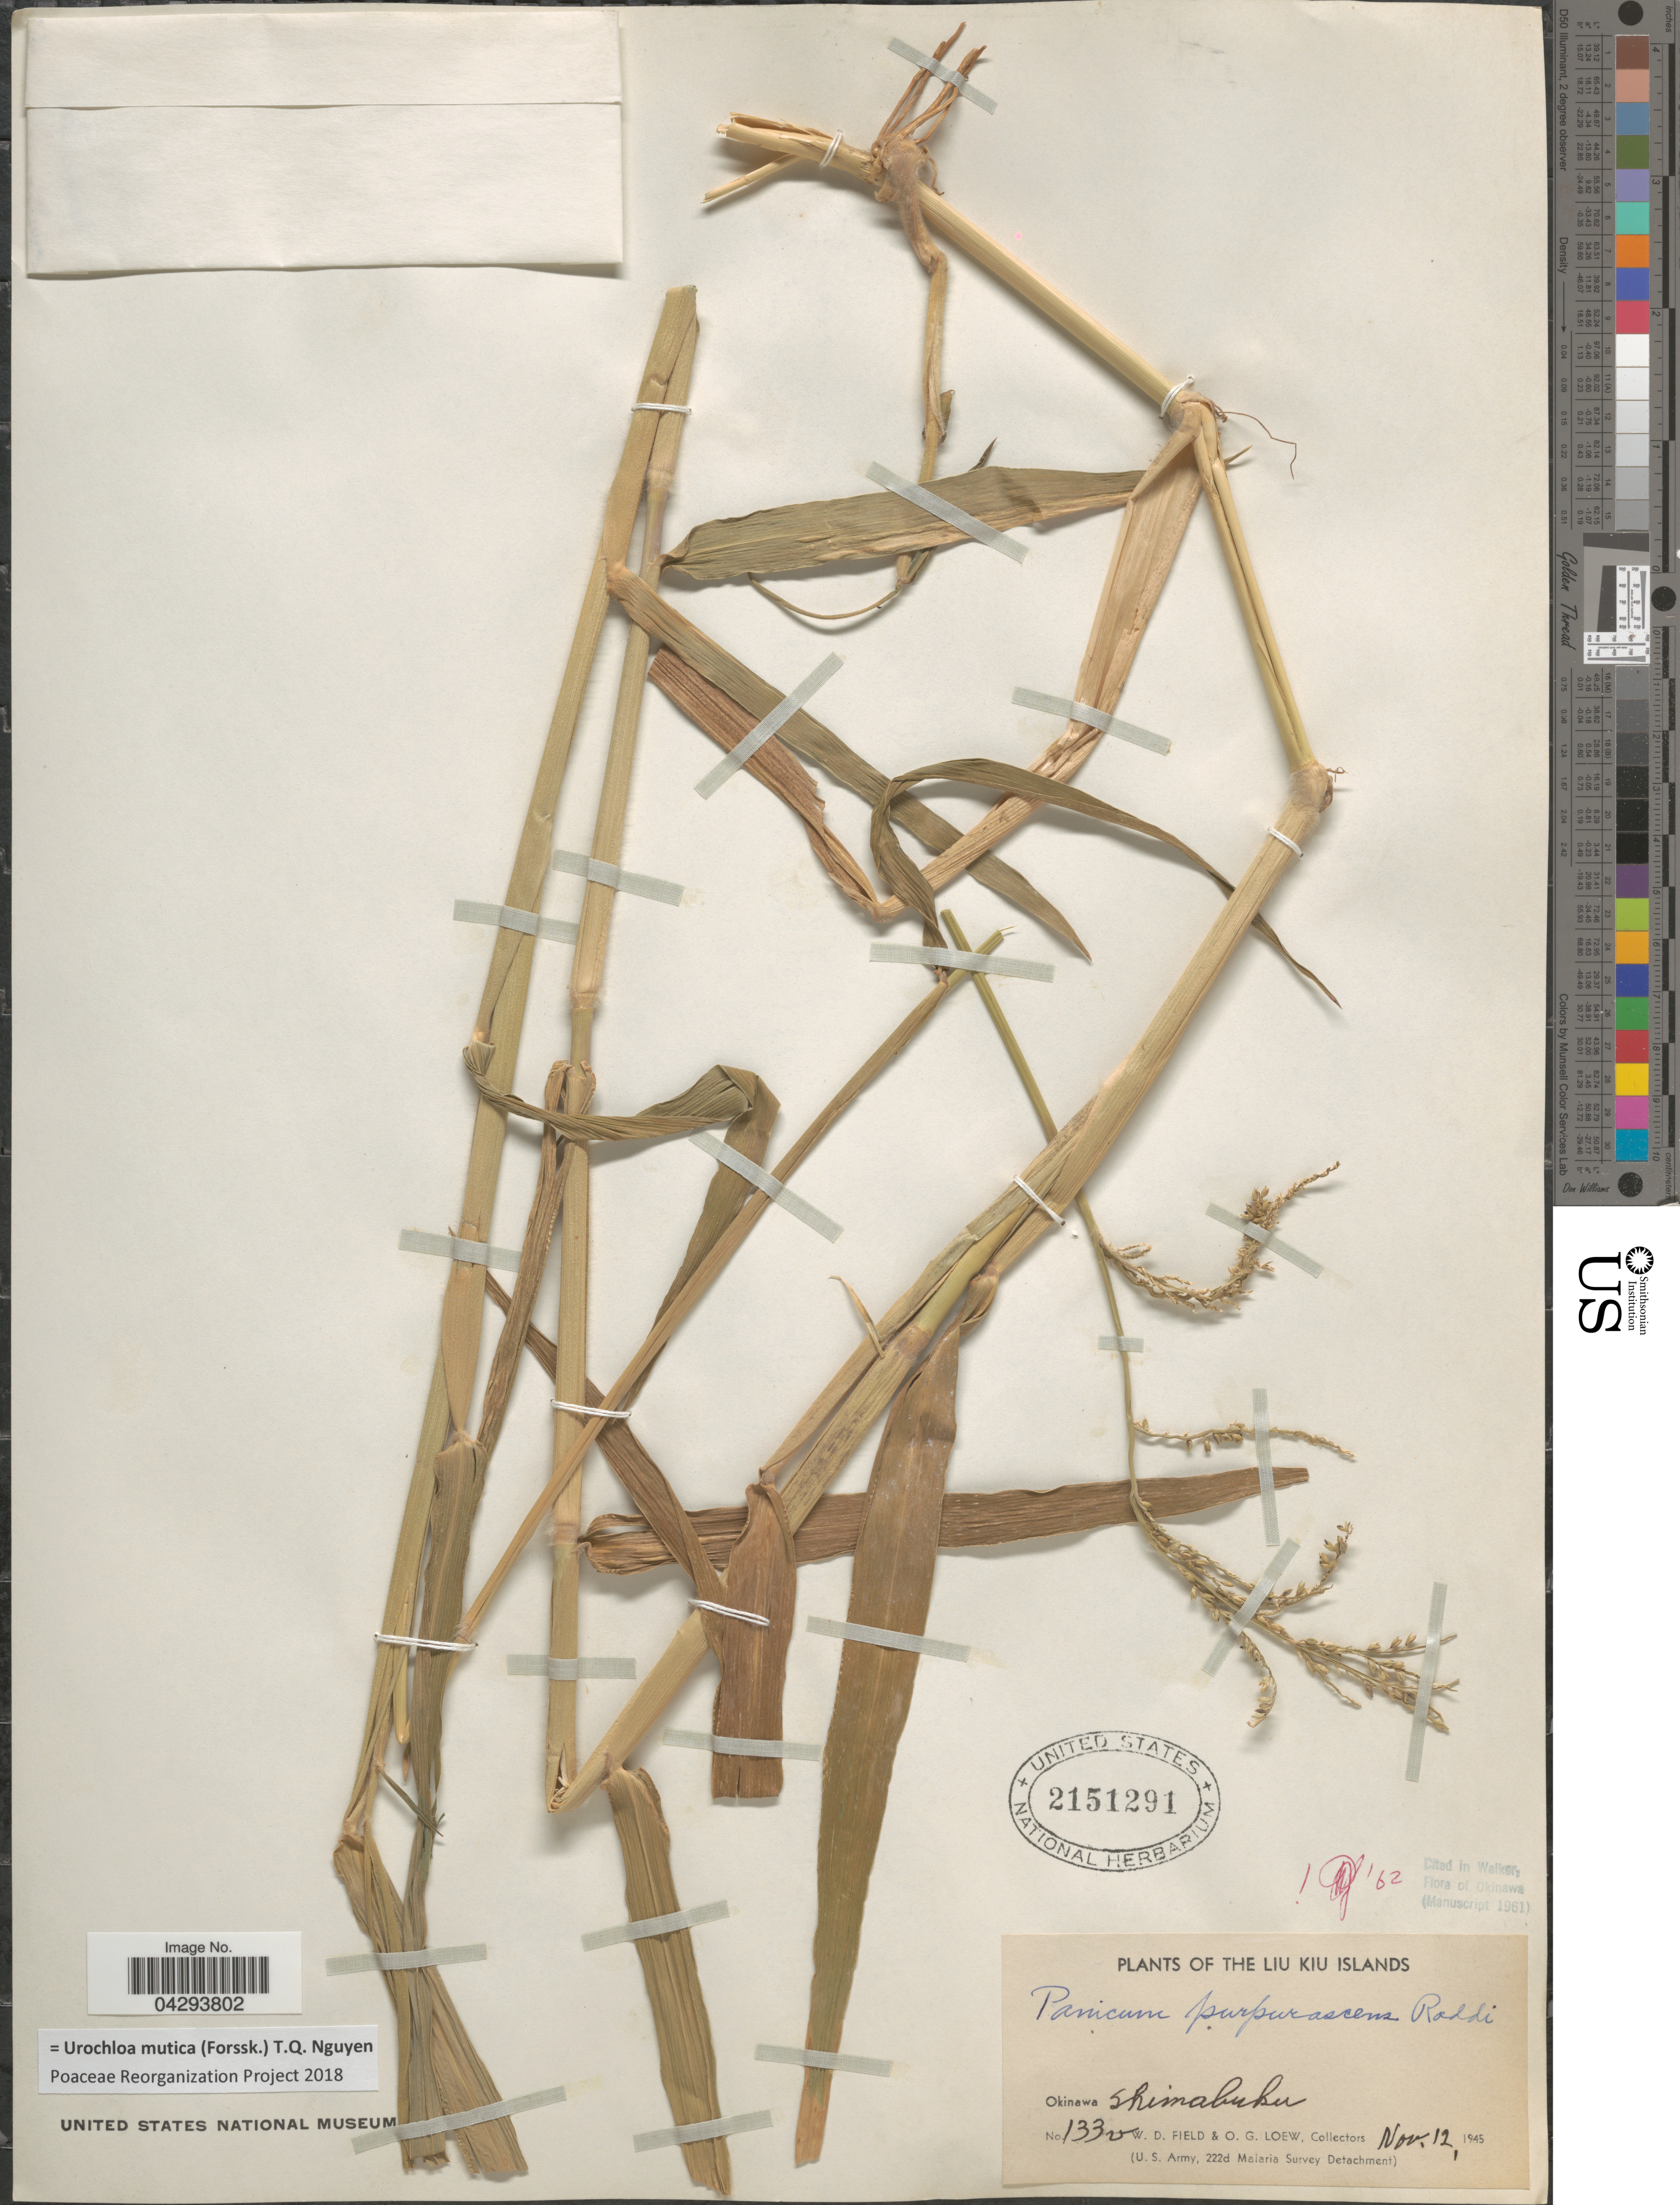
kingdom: Plantae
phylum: Tracheophyta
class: Liliopsida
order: Poales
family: Poaceae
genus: Urochloa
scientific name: Urochloa mutica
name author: (Forssk.) T.Q. Nguyen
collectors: W. D. Field & O. G. Loew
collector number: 133v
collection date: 1945-11-12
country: Japan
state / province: Okinawa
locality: Liu Kiu Islands. Okinawa Shimabuku. (U.S. Army, 222d Malaria Survey Detachment).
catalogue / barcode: US 2151291